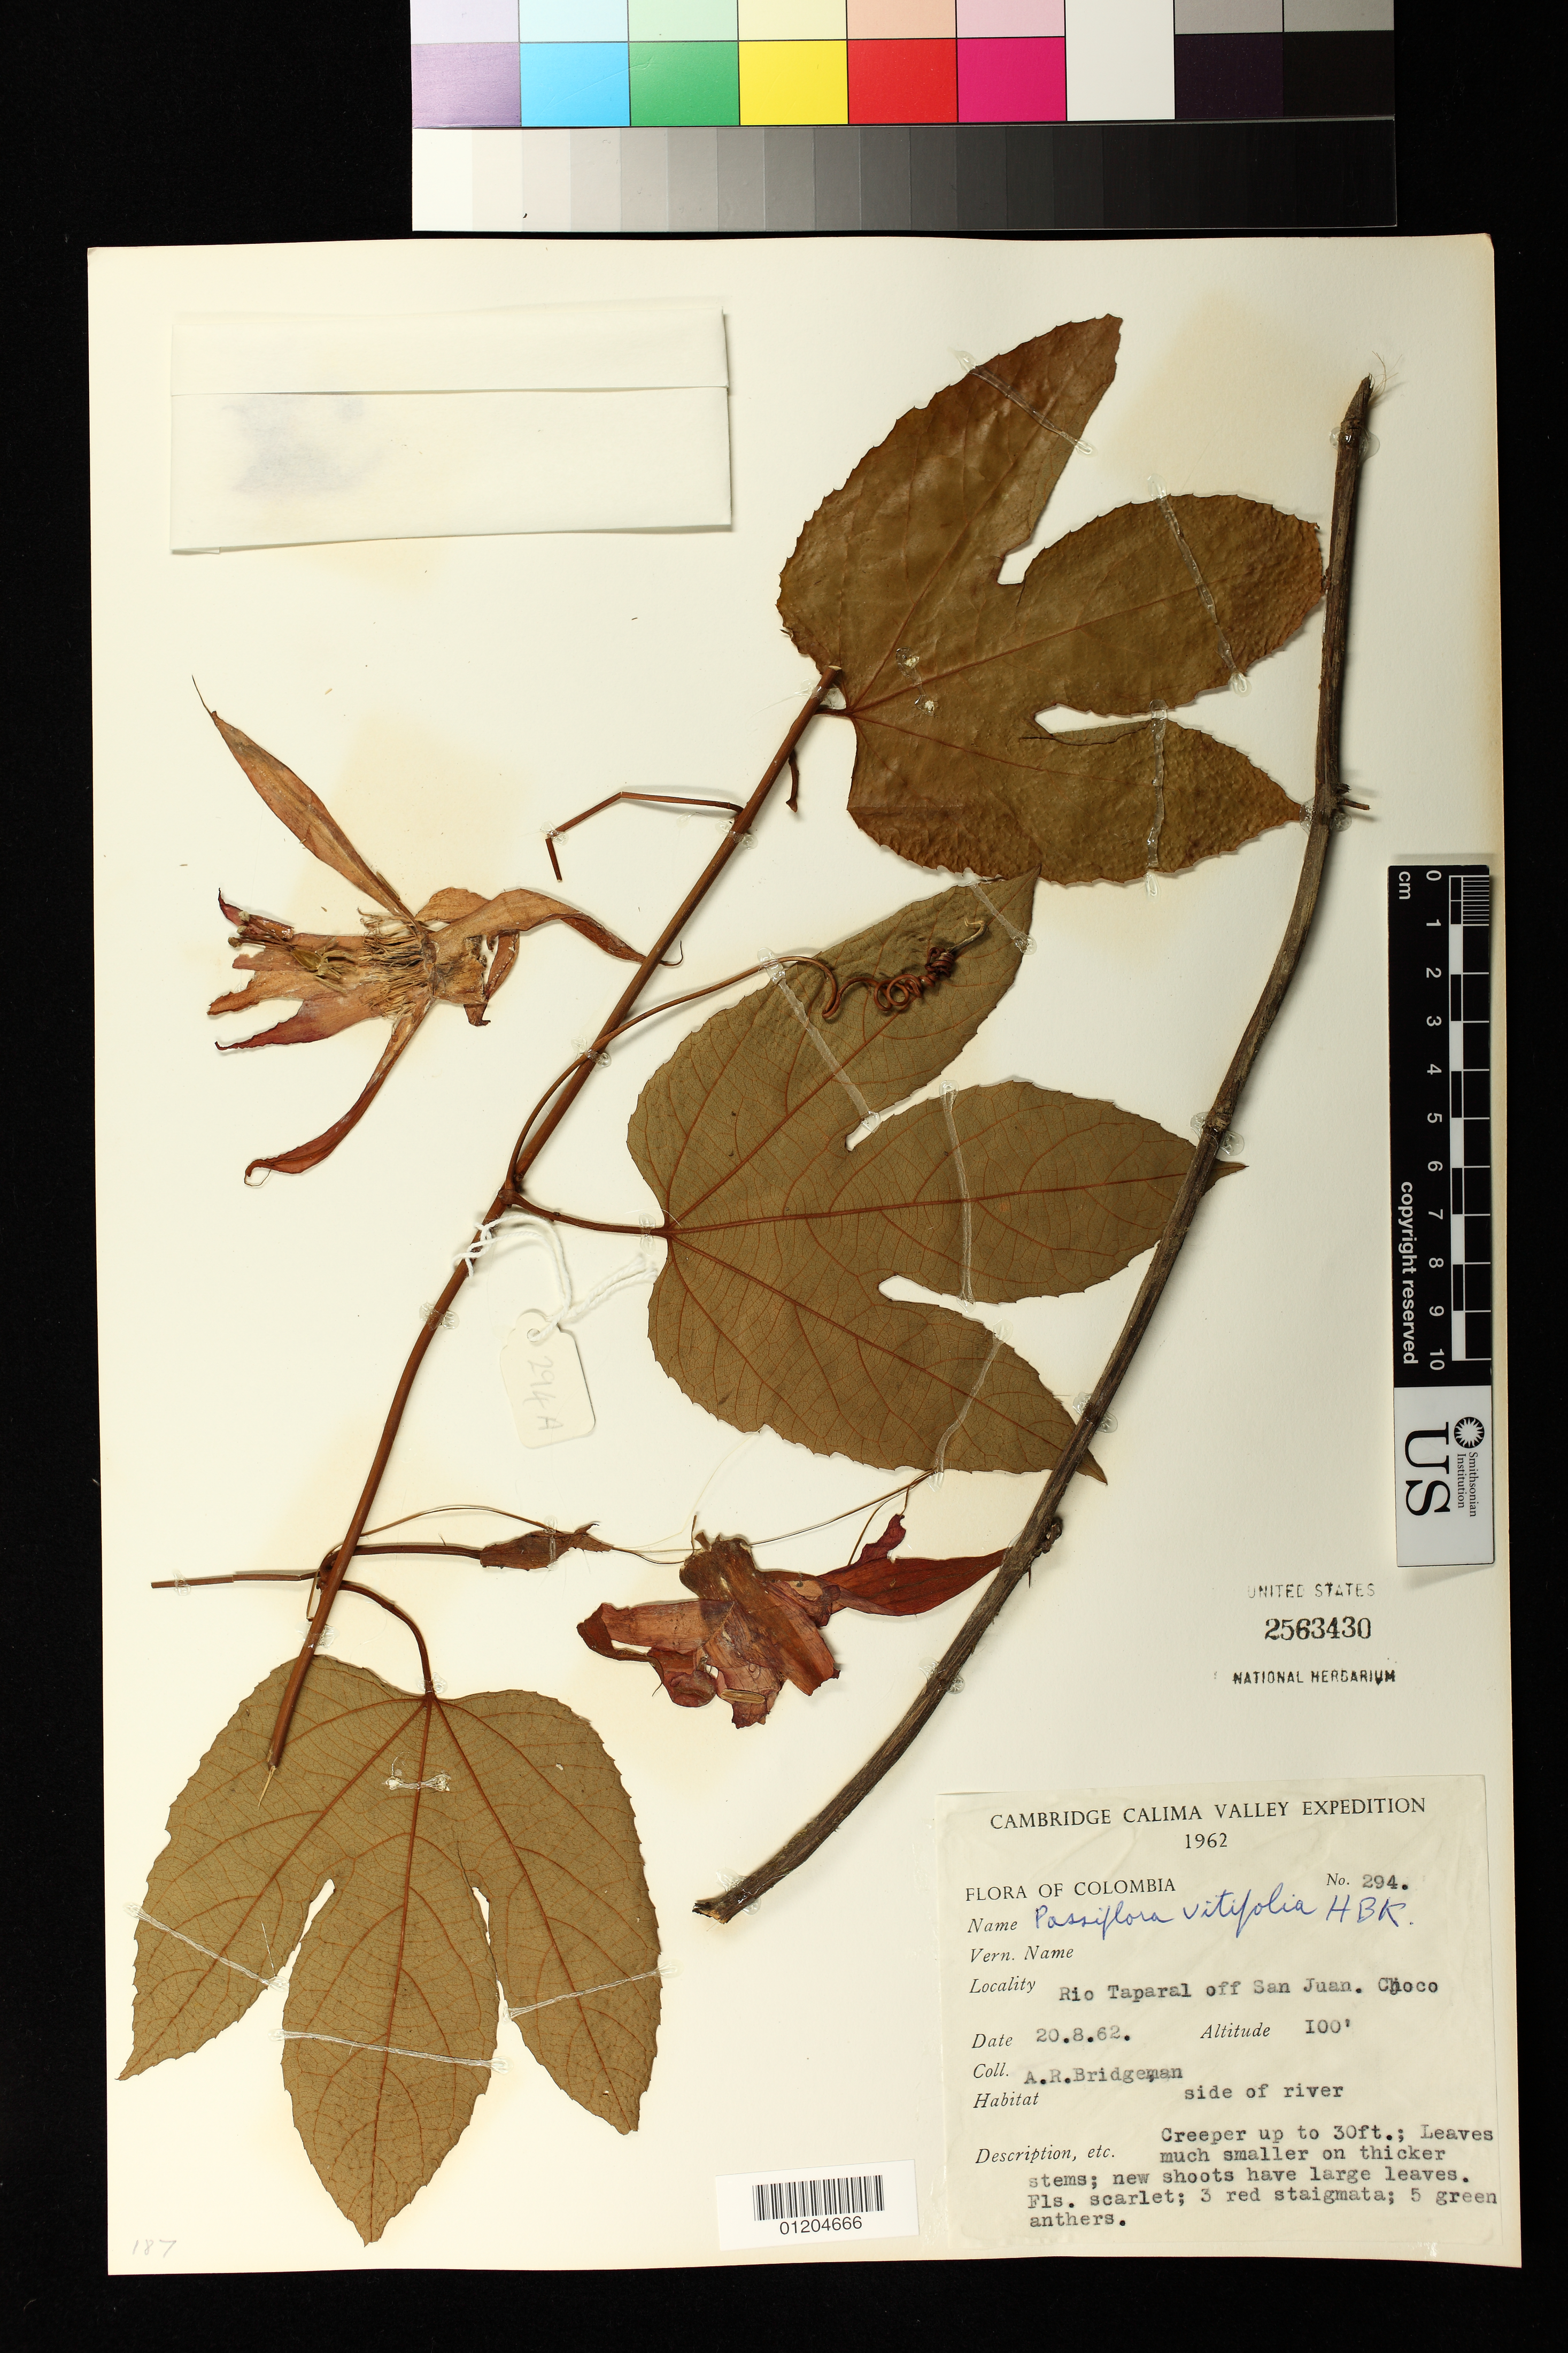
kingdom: Plantae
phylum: Tracheophyta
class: Magnoliopsida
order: Malpighiales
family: Passifloraceae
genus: Passiflora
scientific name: Passiflora vitifolia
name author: Kunth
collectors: A. Bridgeman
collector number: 294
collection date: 1962-08-20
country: Colombia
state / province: Choco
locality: Rio Taparal off San Juan. side of river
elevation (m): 30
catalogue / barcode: US 2563430